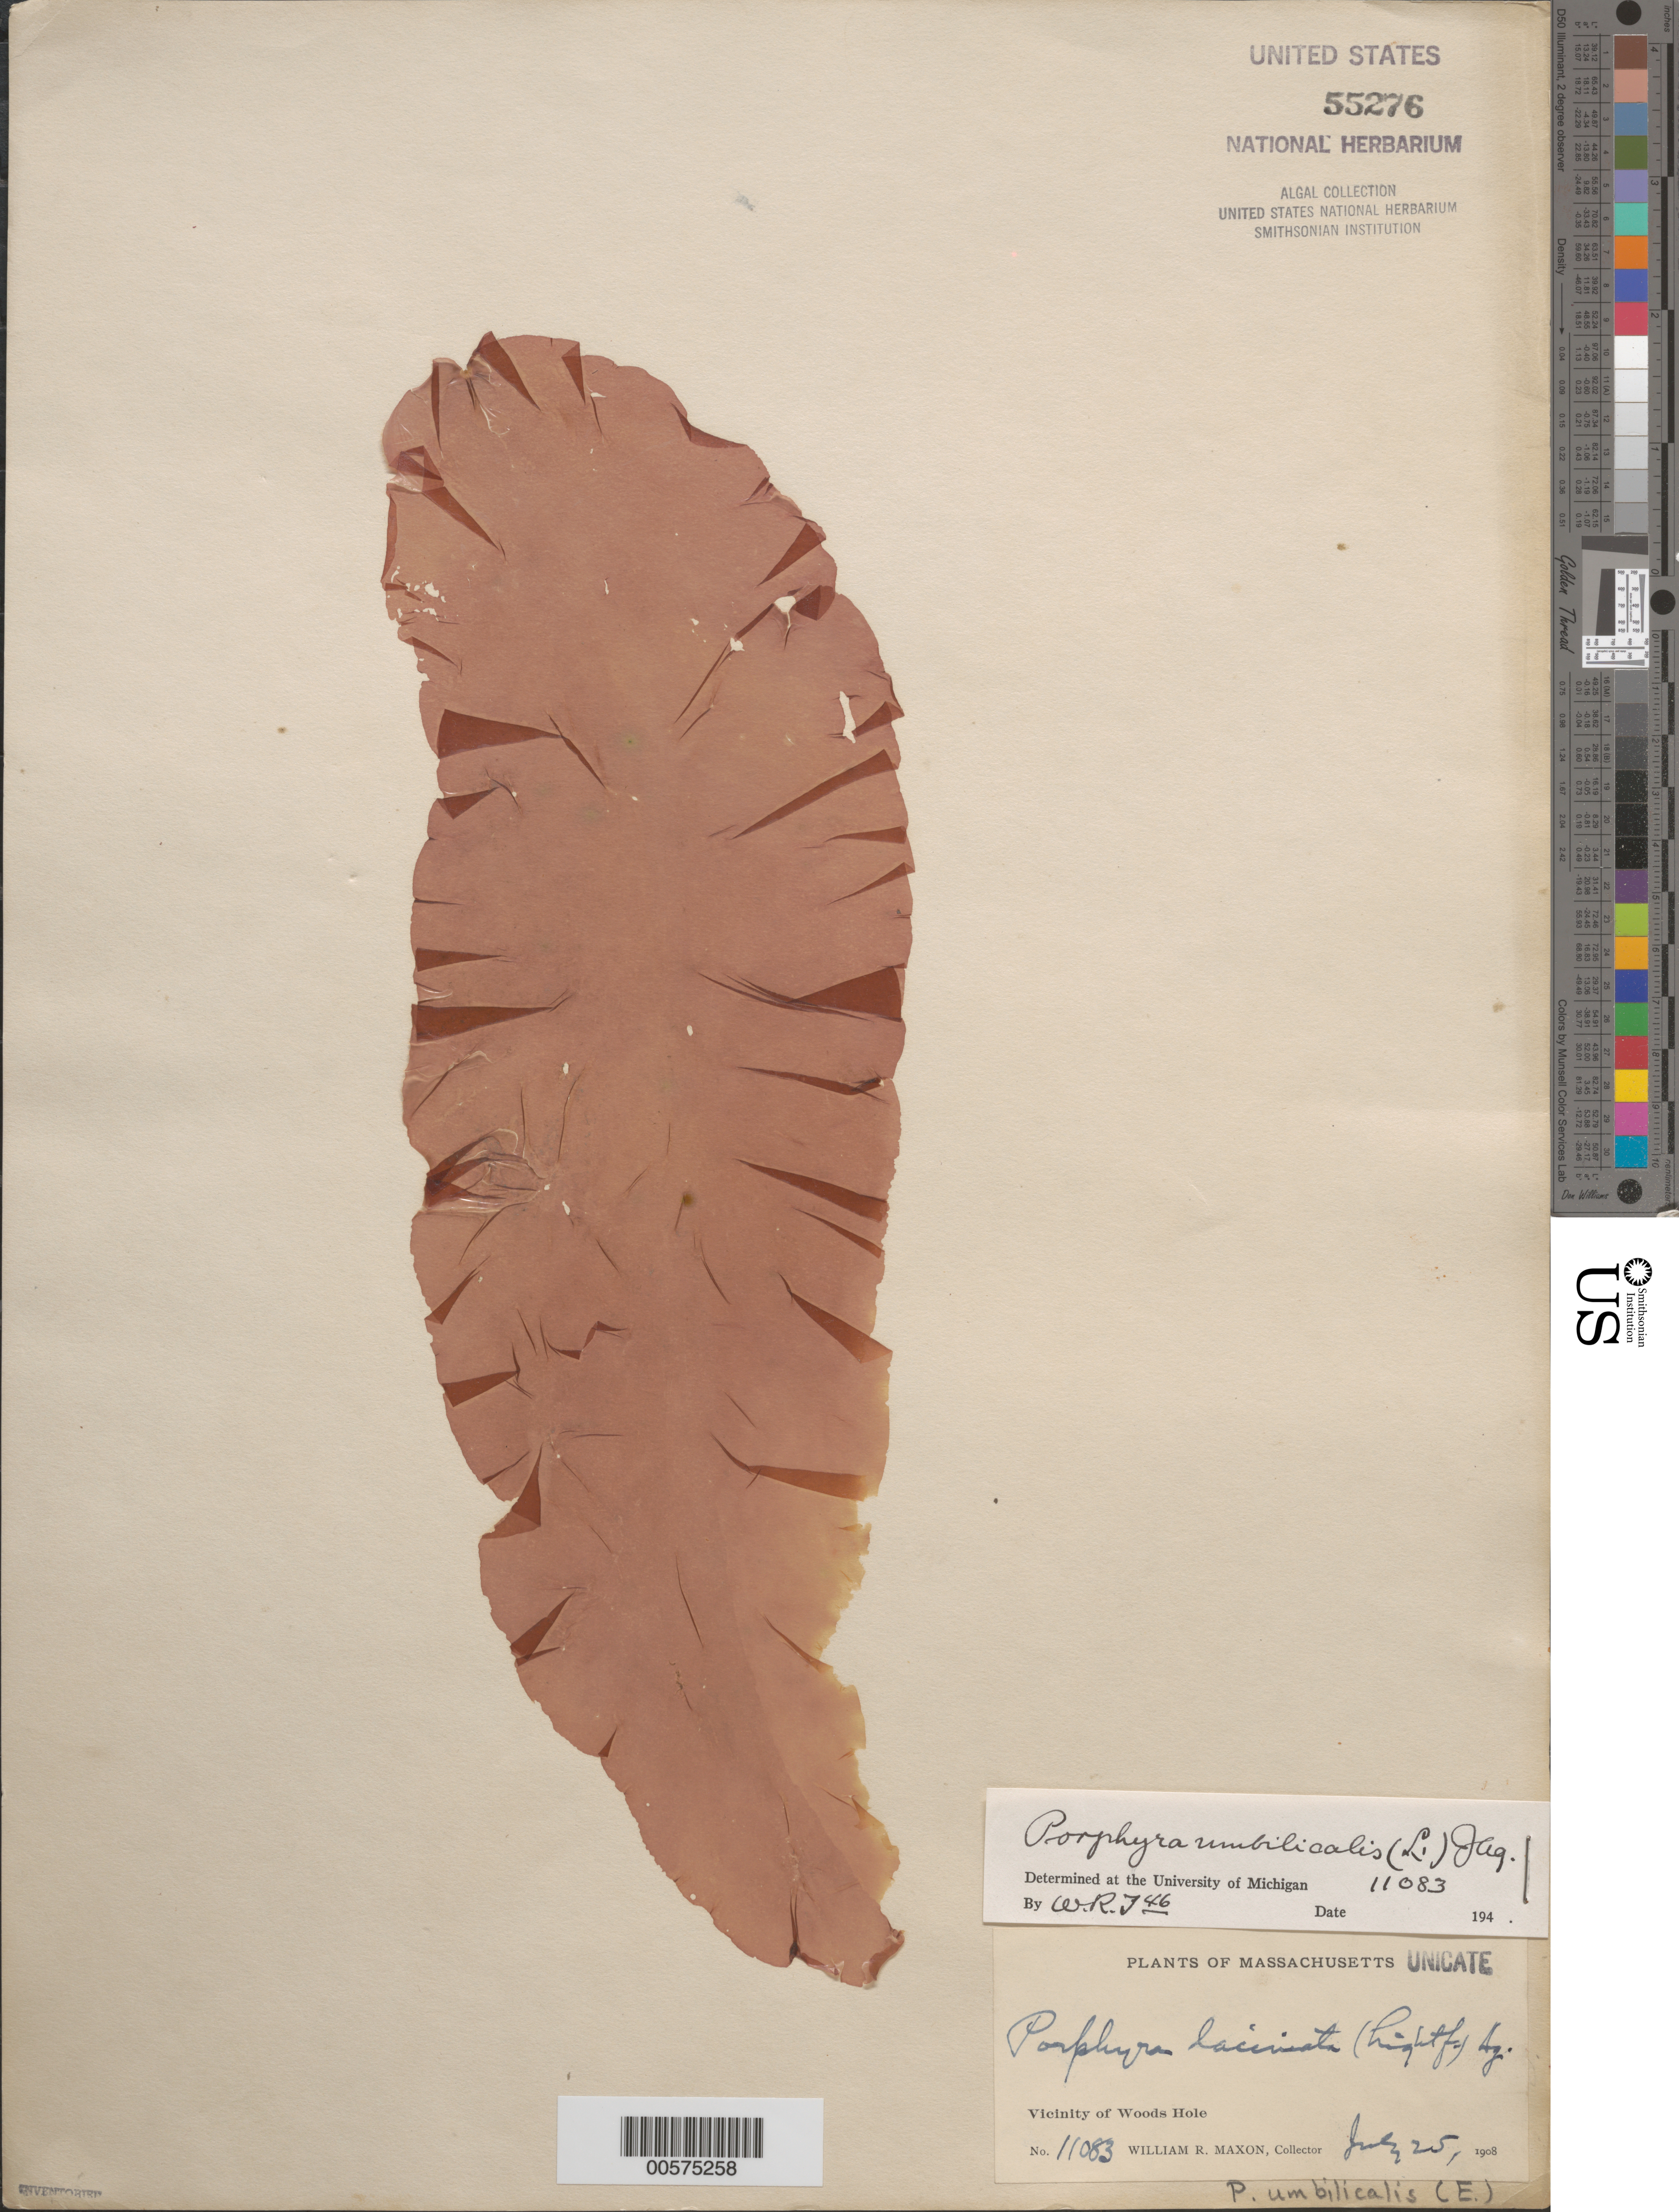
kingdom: Plantae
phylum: Rhodophyta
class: Bangiophyceae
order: Bangiales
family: Bangiaceae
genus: Porphyra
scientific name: Porphyra umbilicalis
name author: Kütz.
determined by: Taylor, William R.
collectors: W. R. Maxon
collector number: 11083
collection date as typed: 25 Jul 1908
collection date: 1908-07-25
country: United States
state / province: Massachusetts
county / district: Barnstable County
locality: Woods Hole area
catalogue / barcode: US 55276